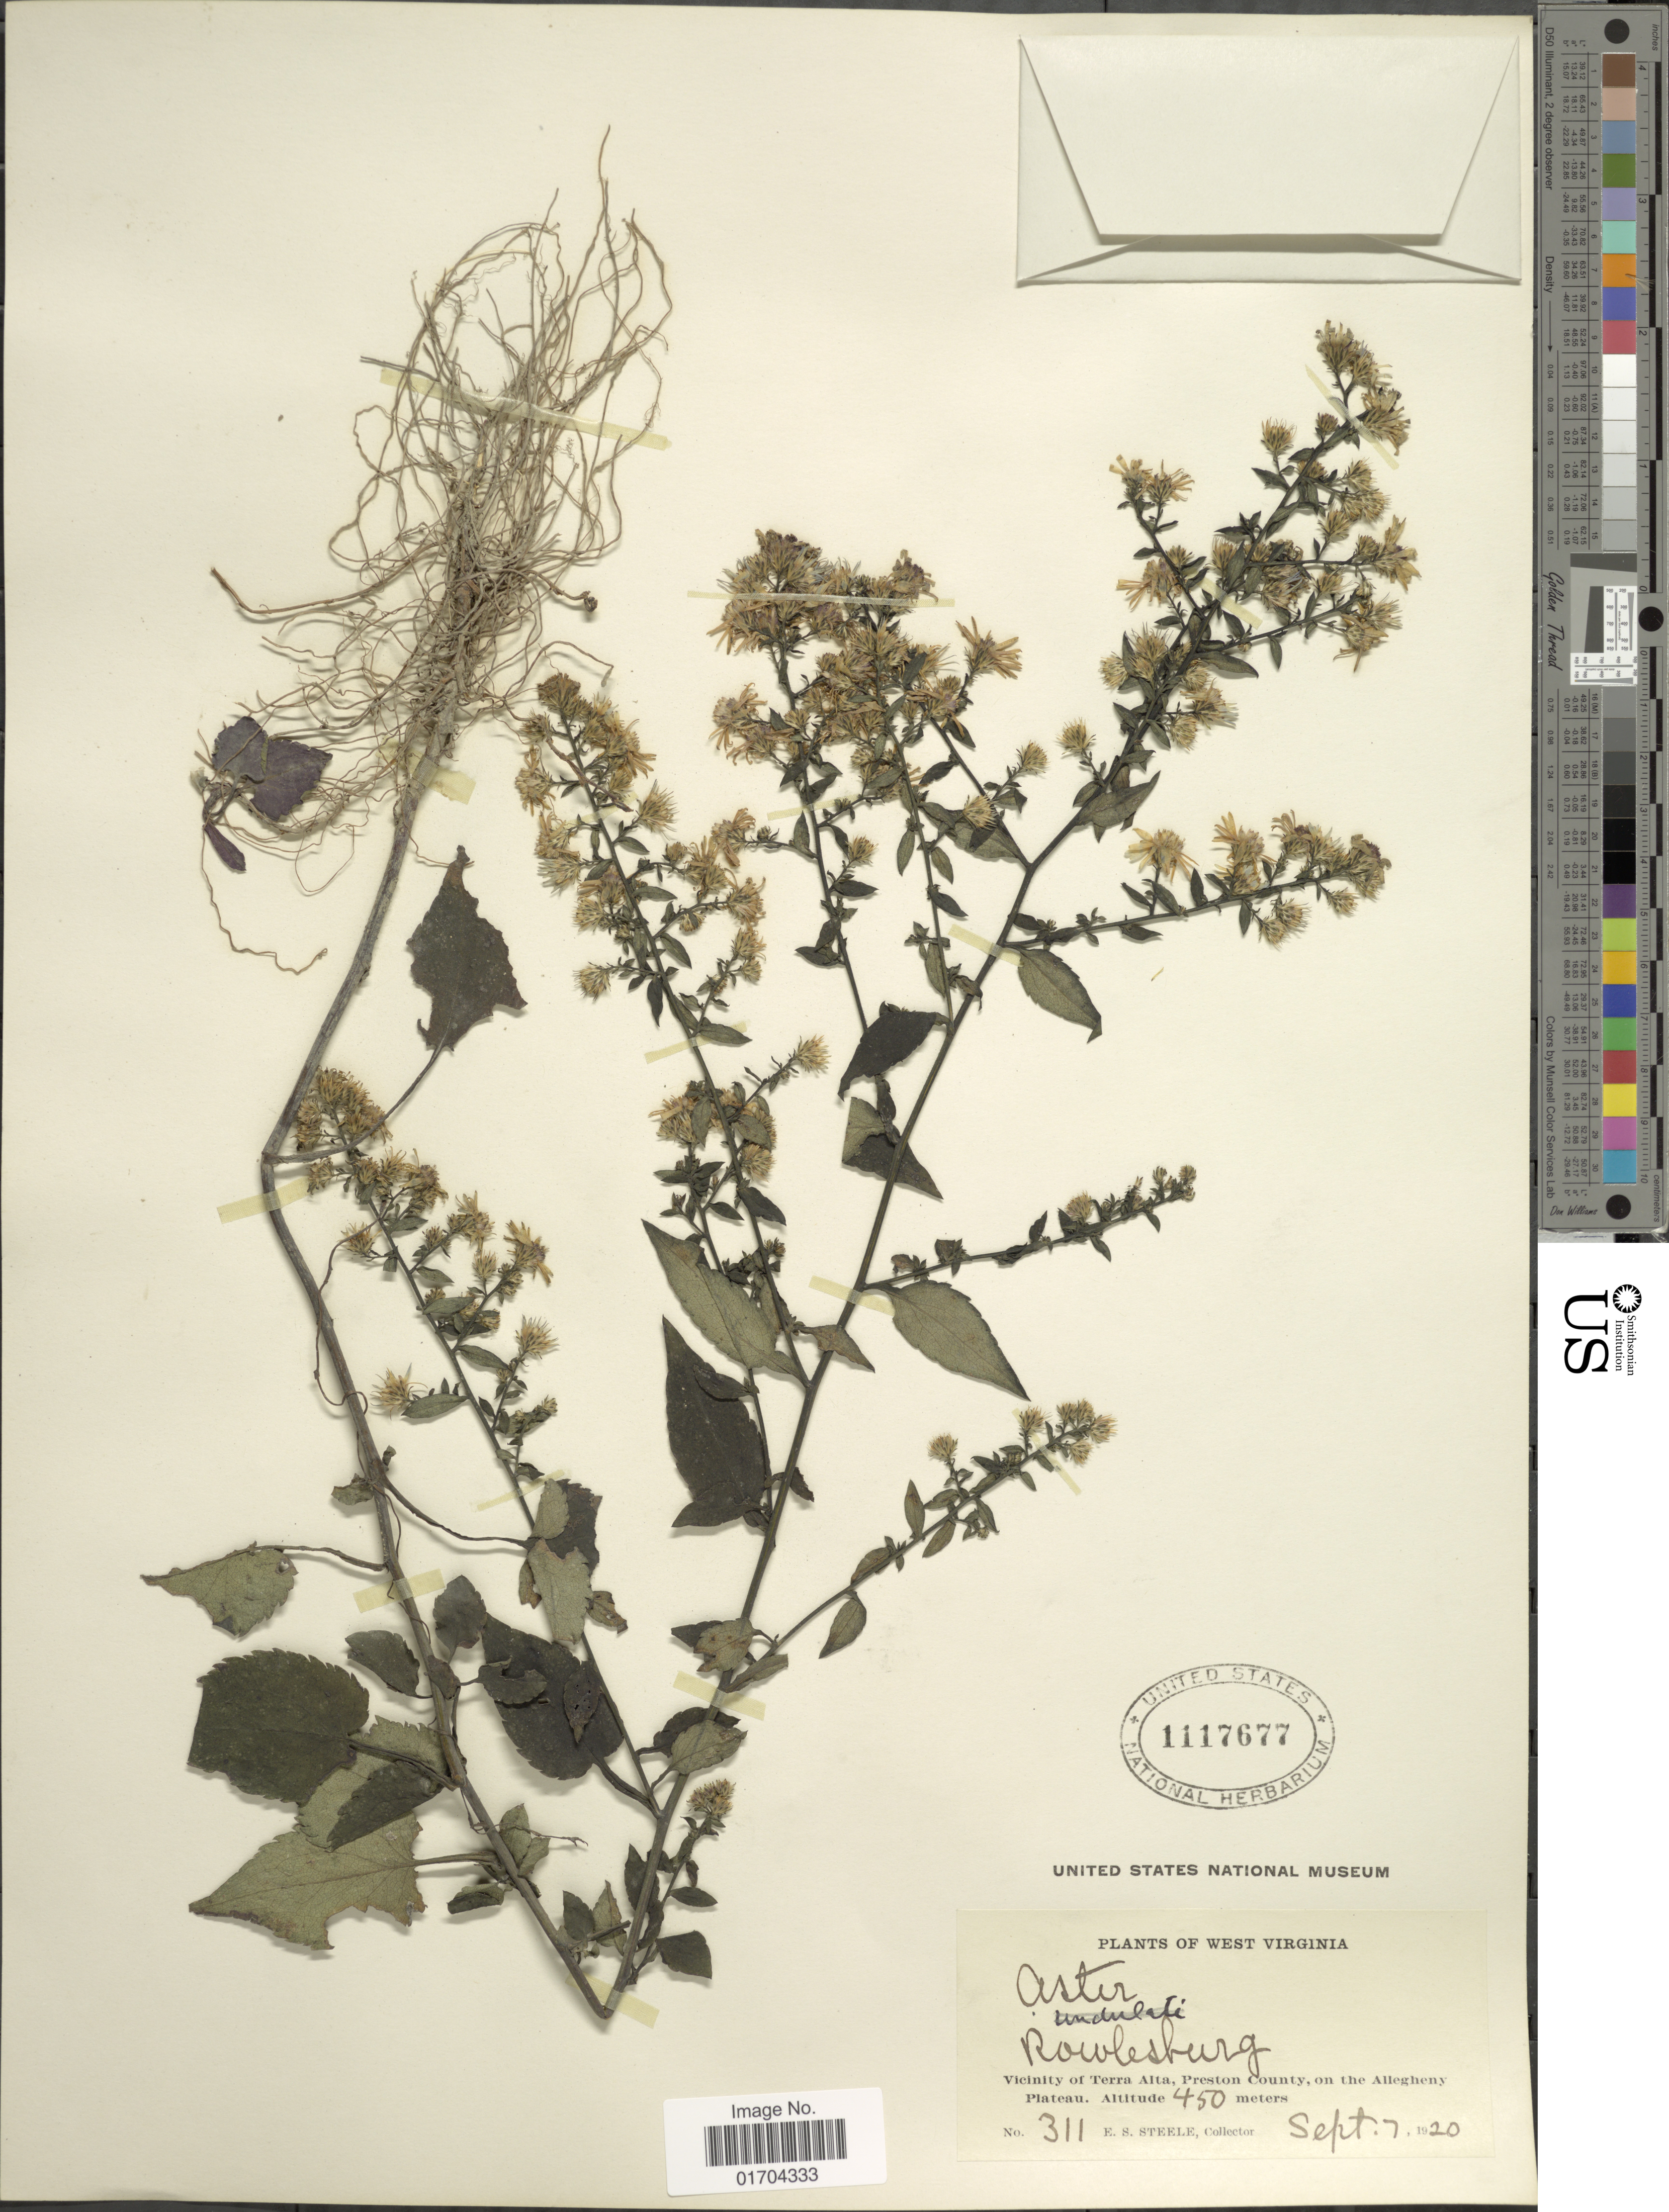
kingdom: Plantae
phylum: Tracheophyta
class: Magnoliopsida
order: Asterales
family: Asteraceae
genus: Symphyotrichum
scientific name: Symphyotrichum sp.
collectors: E. Steele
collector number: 311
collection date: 1920-09-07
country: United States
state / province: West Virginia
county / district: Preston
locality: Rowlesburg, vicinity of Terra Alta, Preston County, on the Allegheny Plateau.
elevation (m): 450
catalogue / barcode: US 1117677